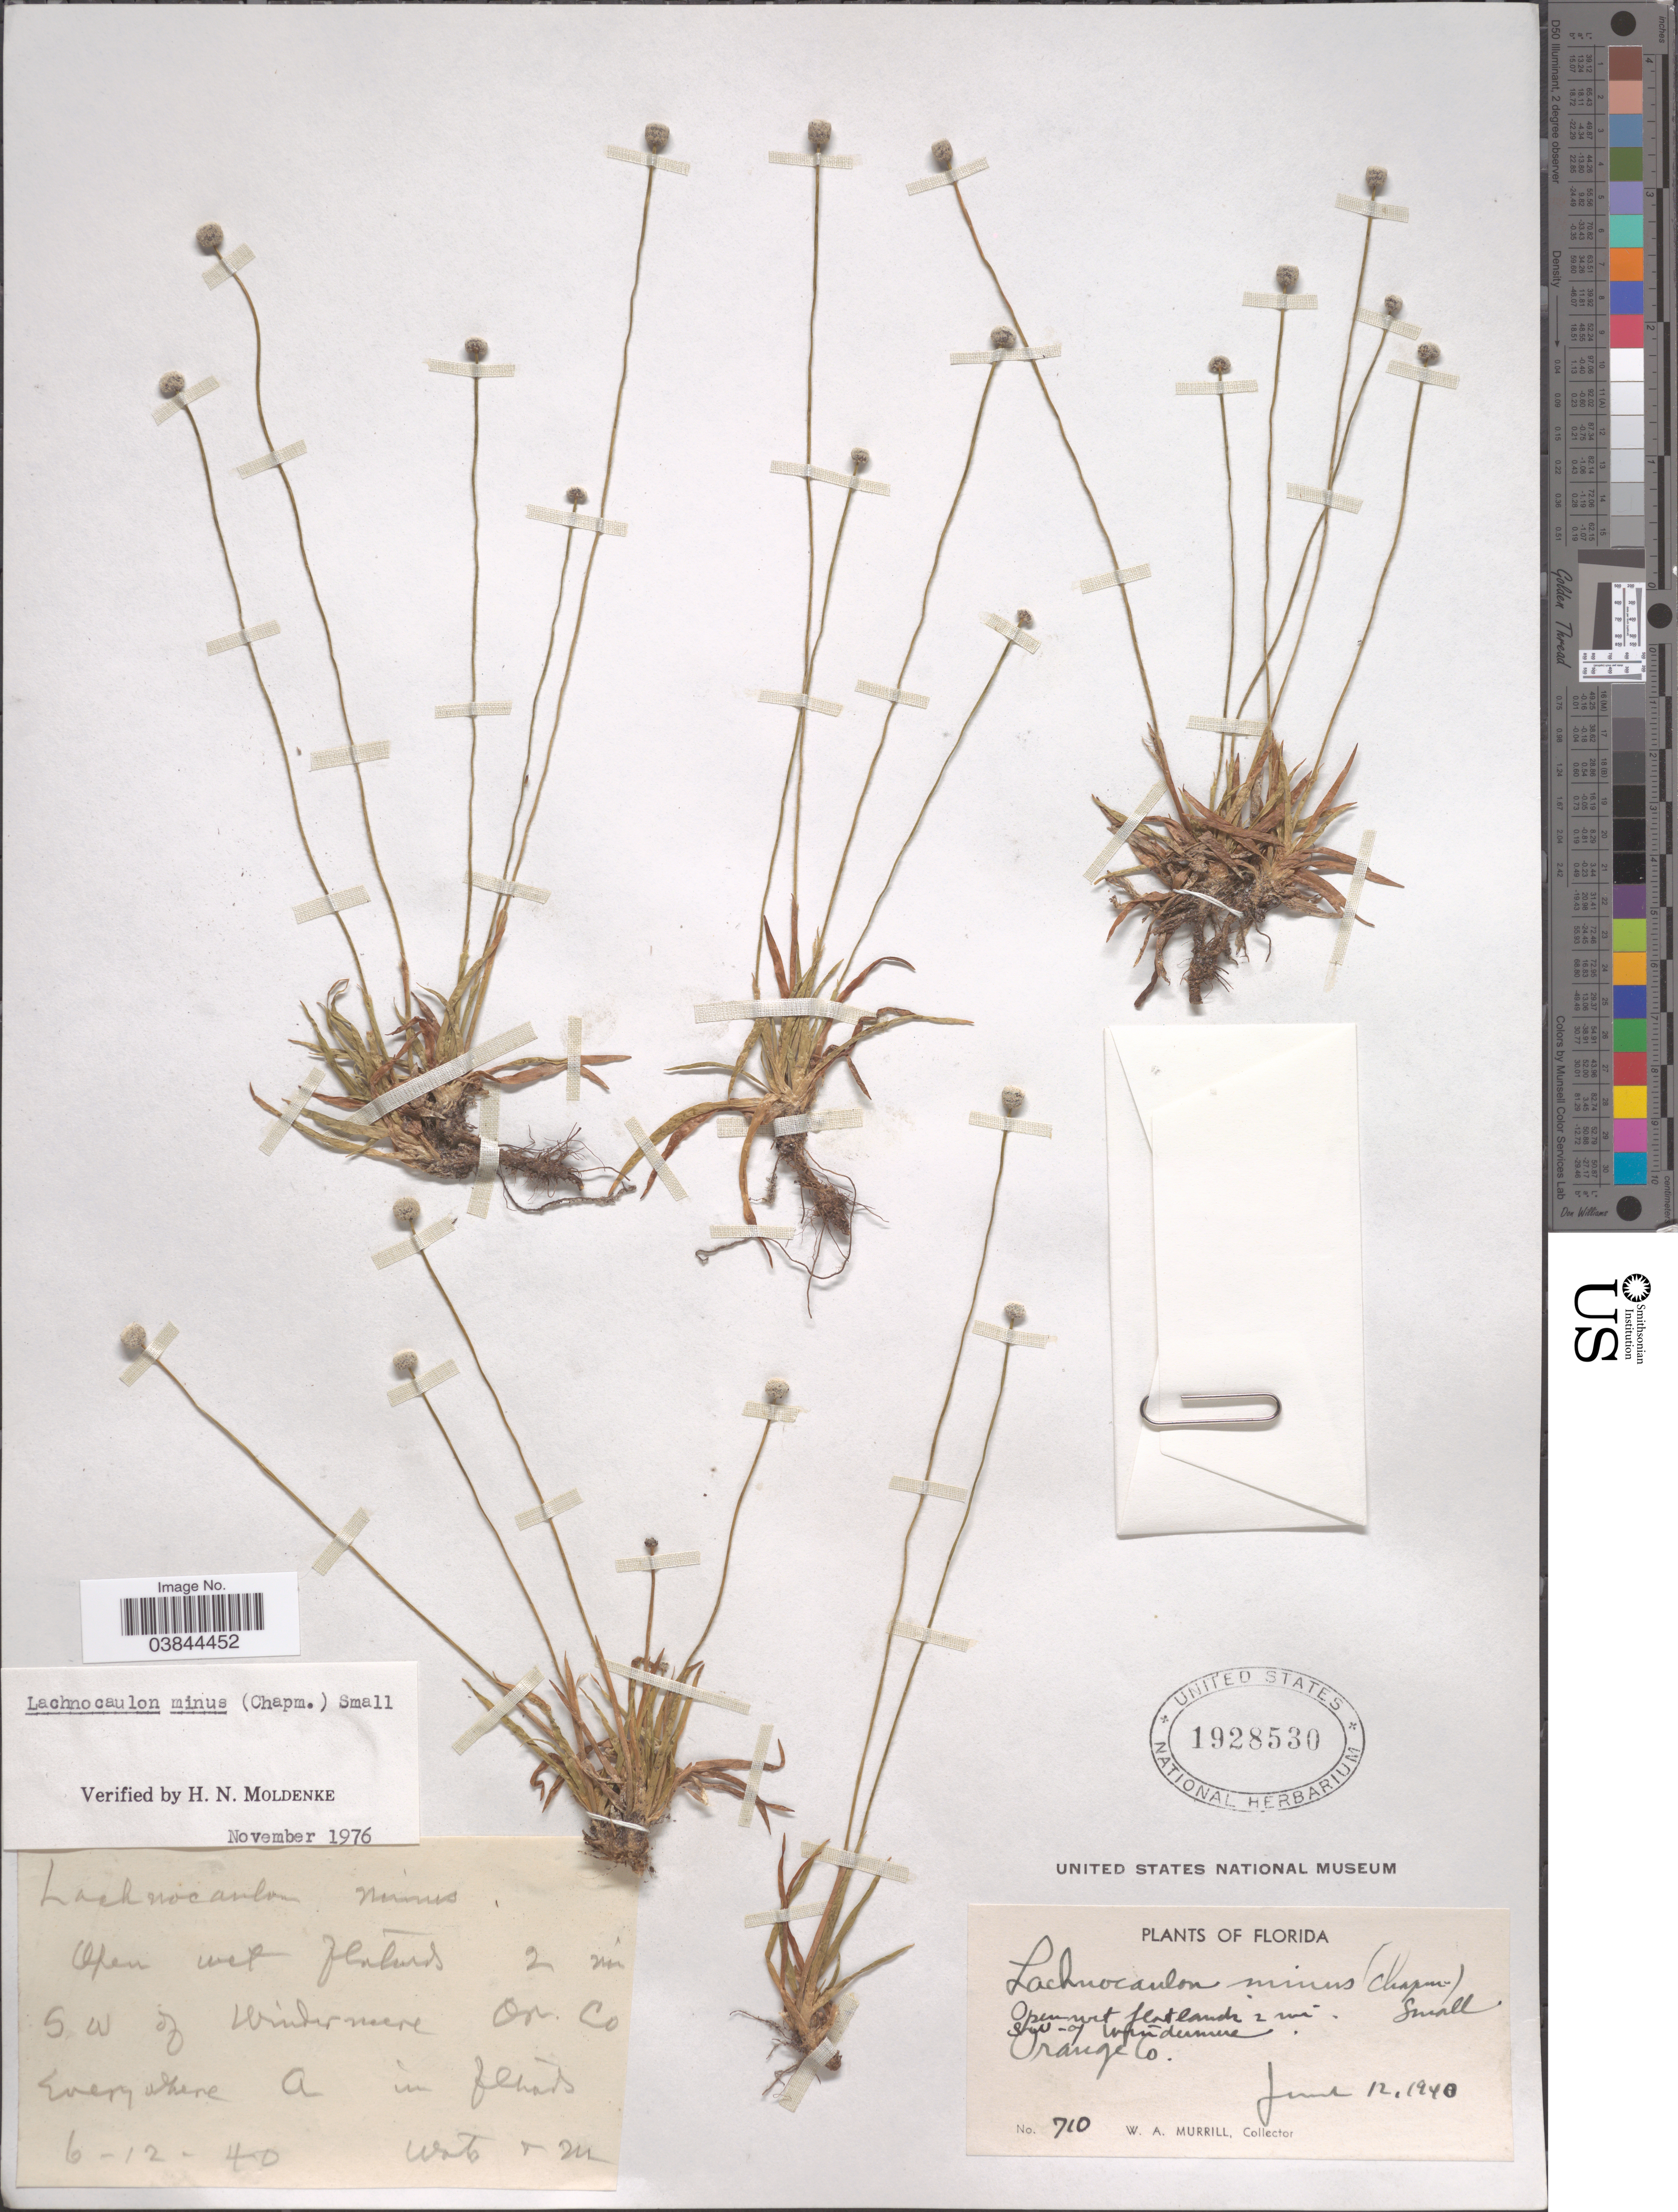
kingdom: Plantae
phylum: Tracheophyta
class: Liliopsida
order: Poales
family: Eriocaulaceae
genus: Lachnocaulon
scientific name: Lachnocaulon minus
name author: (Chapm.) Small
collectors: W. A. Murrill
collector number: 710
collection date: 1940-06-12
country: United States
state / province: Florida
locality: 2 mi. S.W. of Windermere, Orange Co.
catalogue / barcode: US 1928530